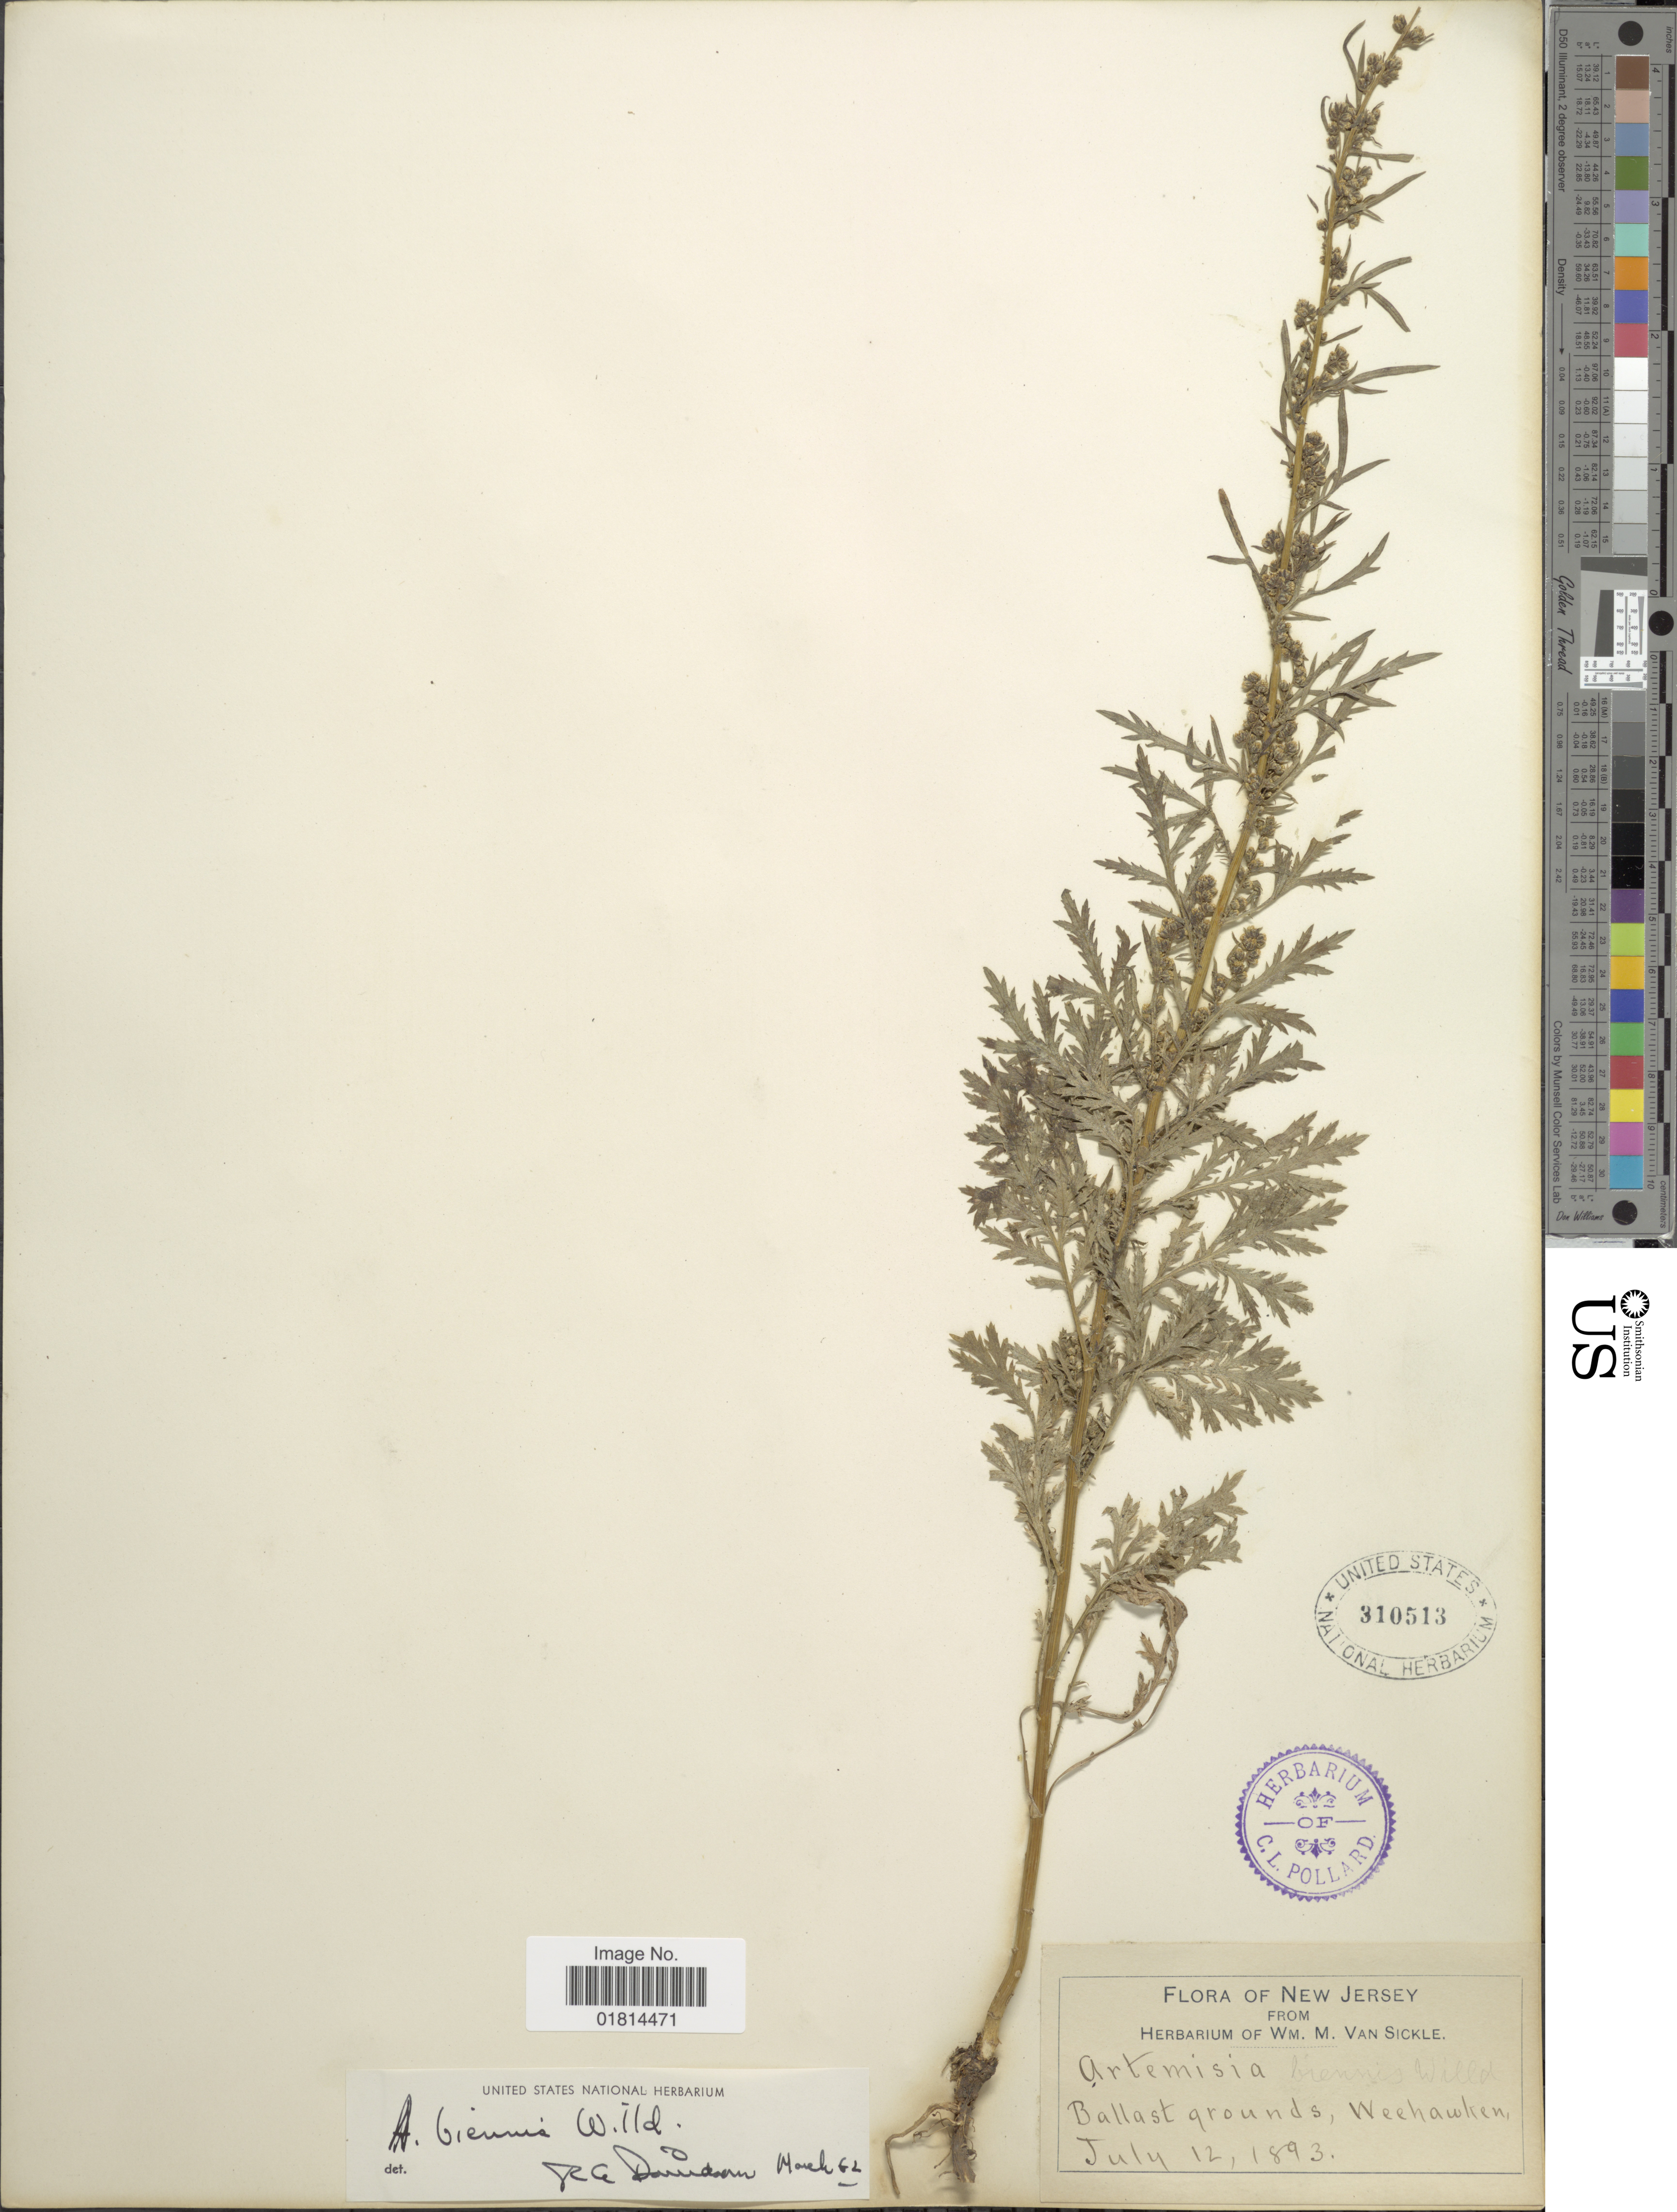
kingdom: Plantae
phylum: Tracheophyta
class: Magnoliopsida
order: Asterales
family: Asteraceae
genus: Artemisia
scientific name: Artemisia biennis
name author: Willd.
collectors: ex herb. Wm. M. Van Sickle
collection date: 1893-07-12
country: United States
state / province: New Jersey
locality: Ballast grounds, Weehawken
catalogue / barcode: US 310513